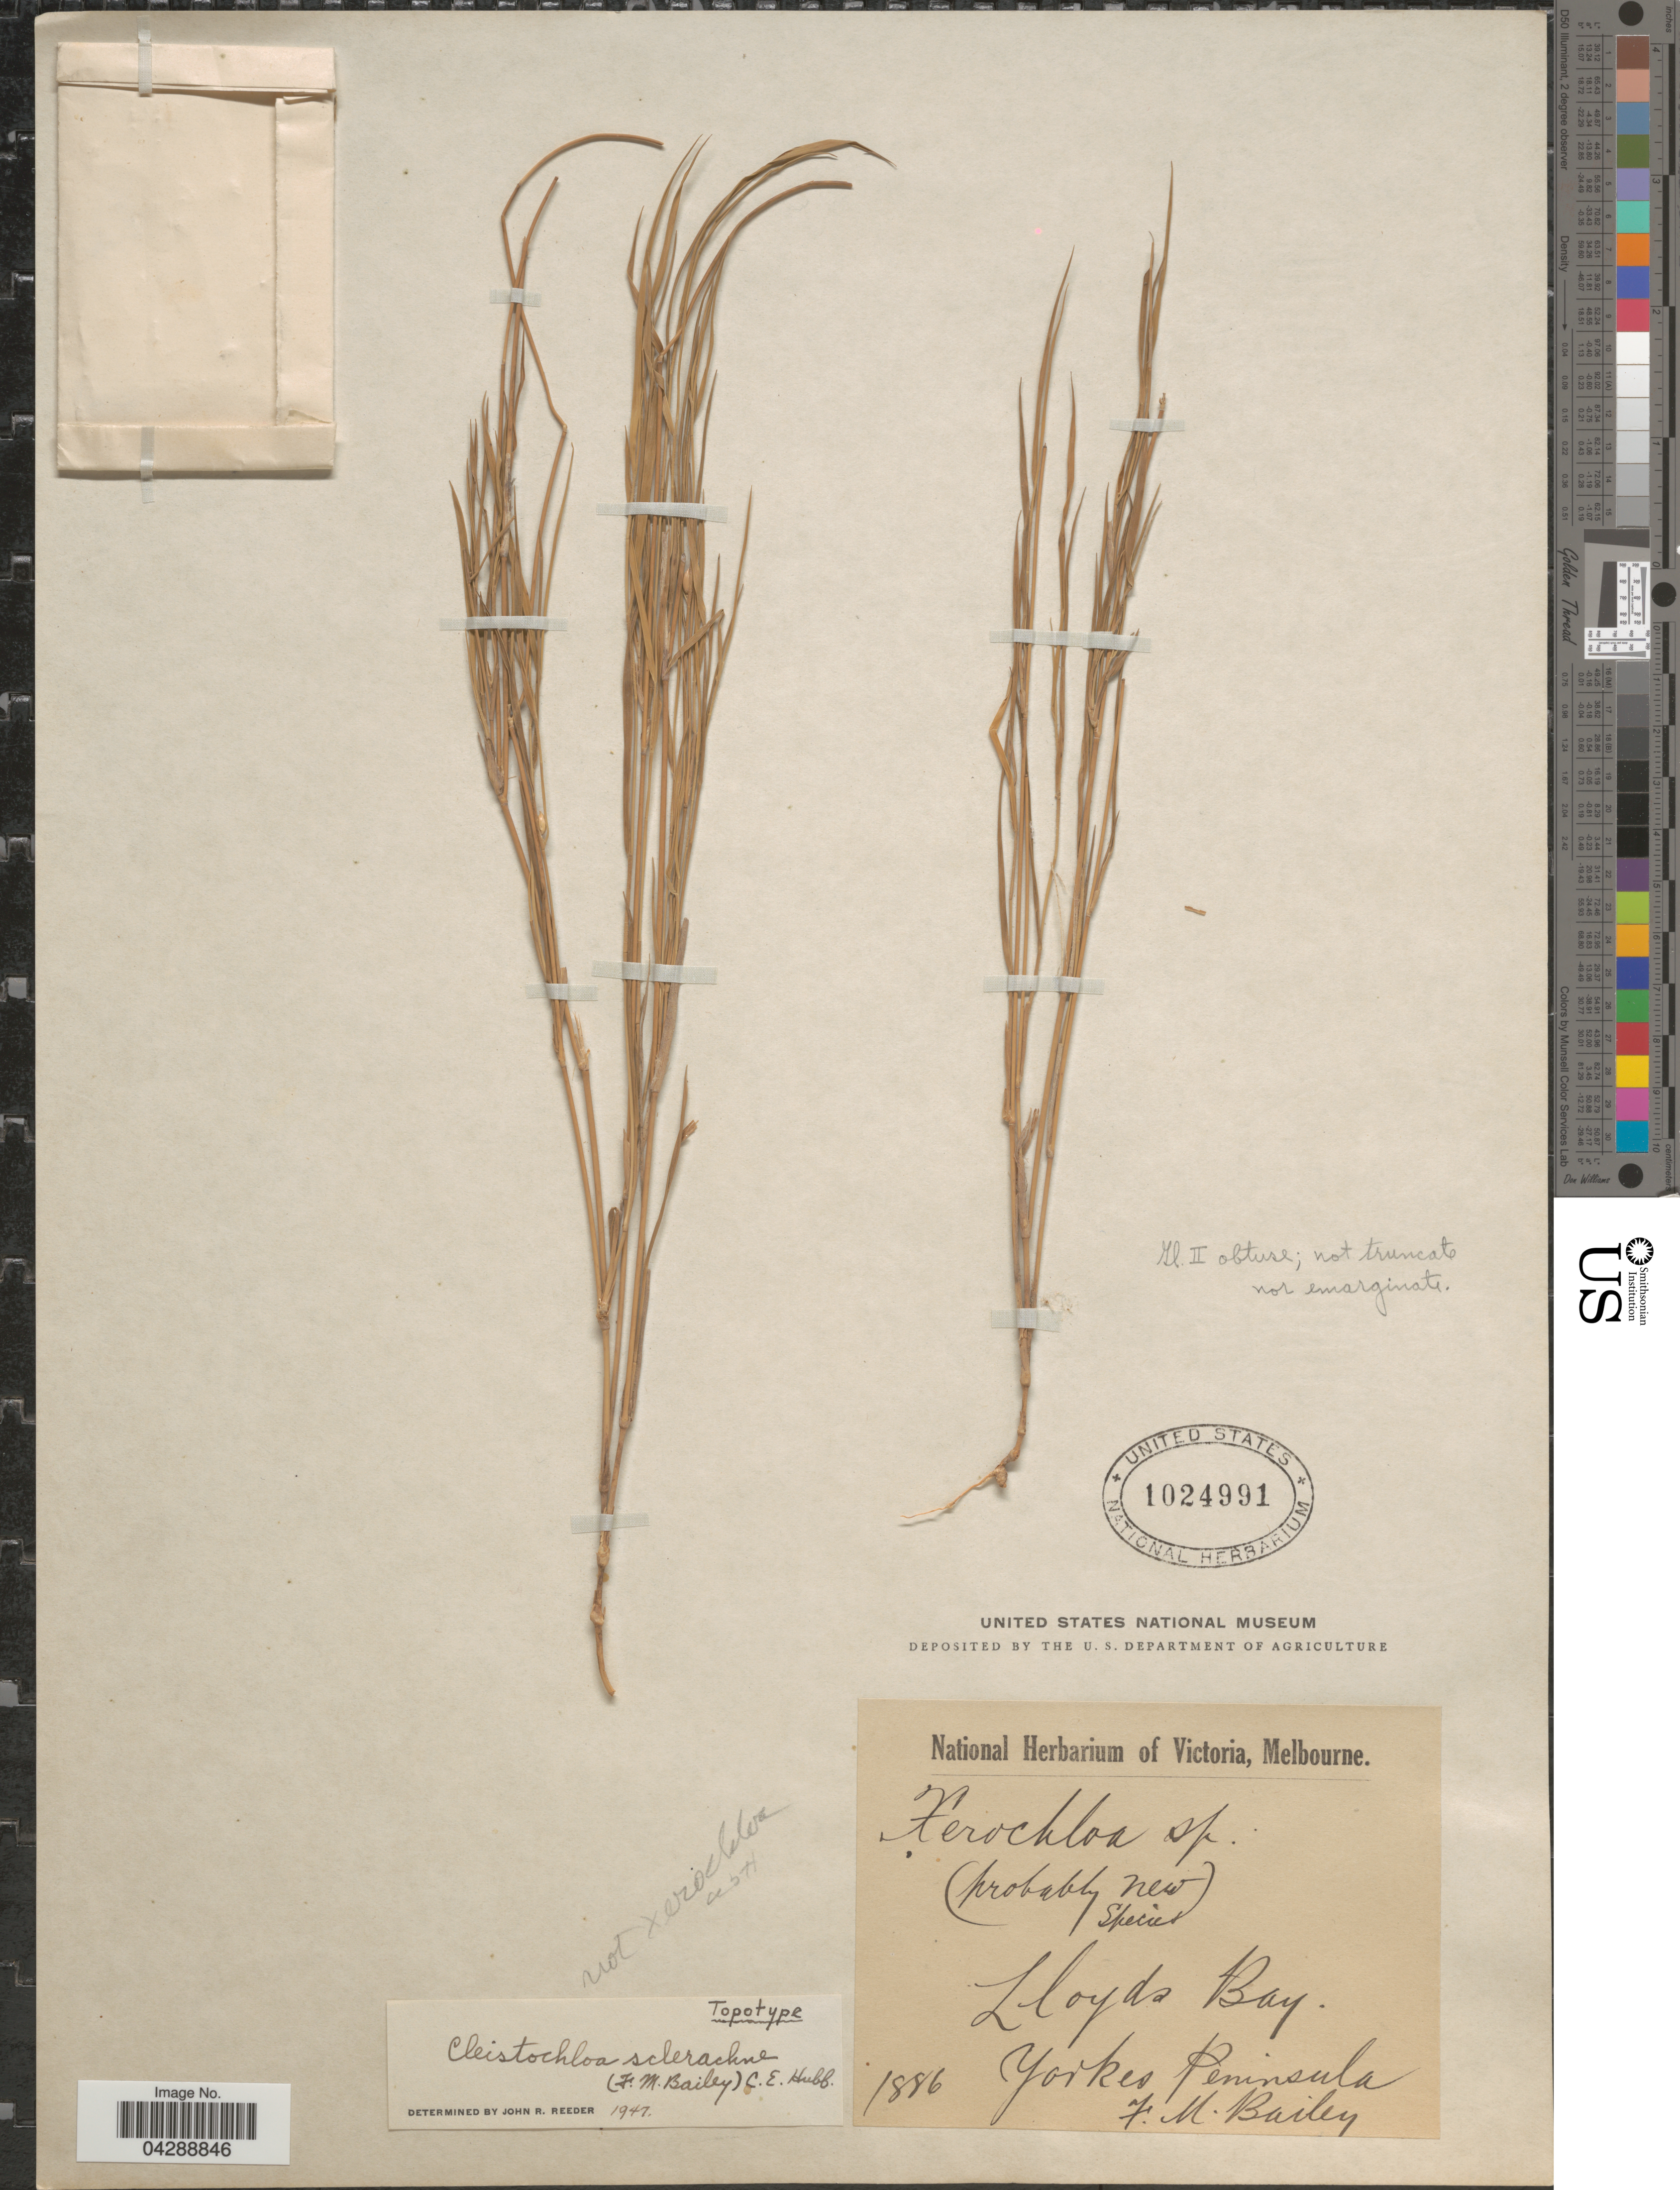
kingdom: Plantae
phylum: Tracheophyta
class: Liliopsida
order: Poales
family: Poaceae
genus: Cleistochloa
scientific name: Cleistochloa sclerachne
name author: (F.M. Bailey) C. E. Hubb.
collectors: F. M. Bailey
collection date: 1886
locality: Lloyds Bay. Yorkes Peninsula.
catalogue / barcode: US 1024991